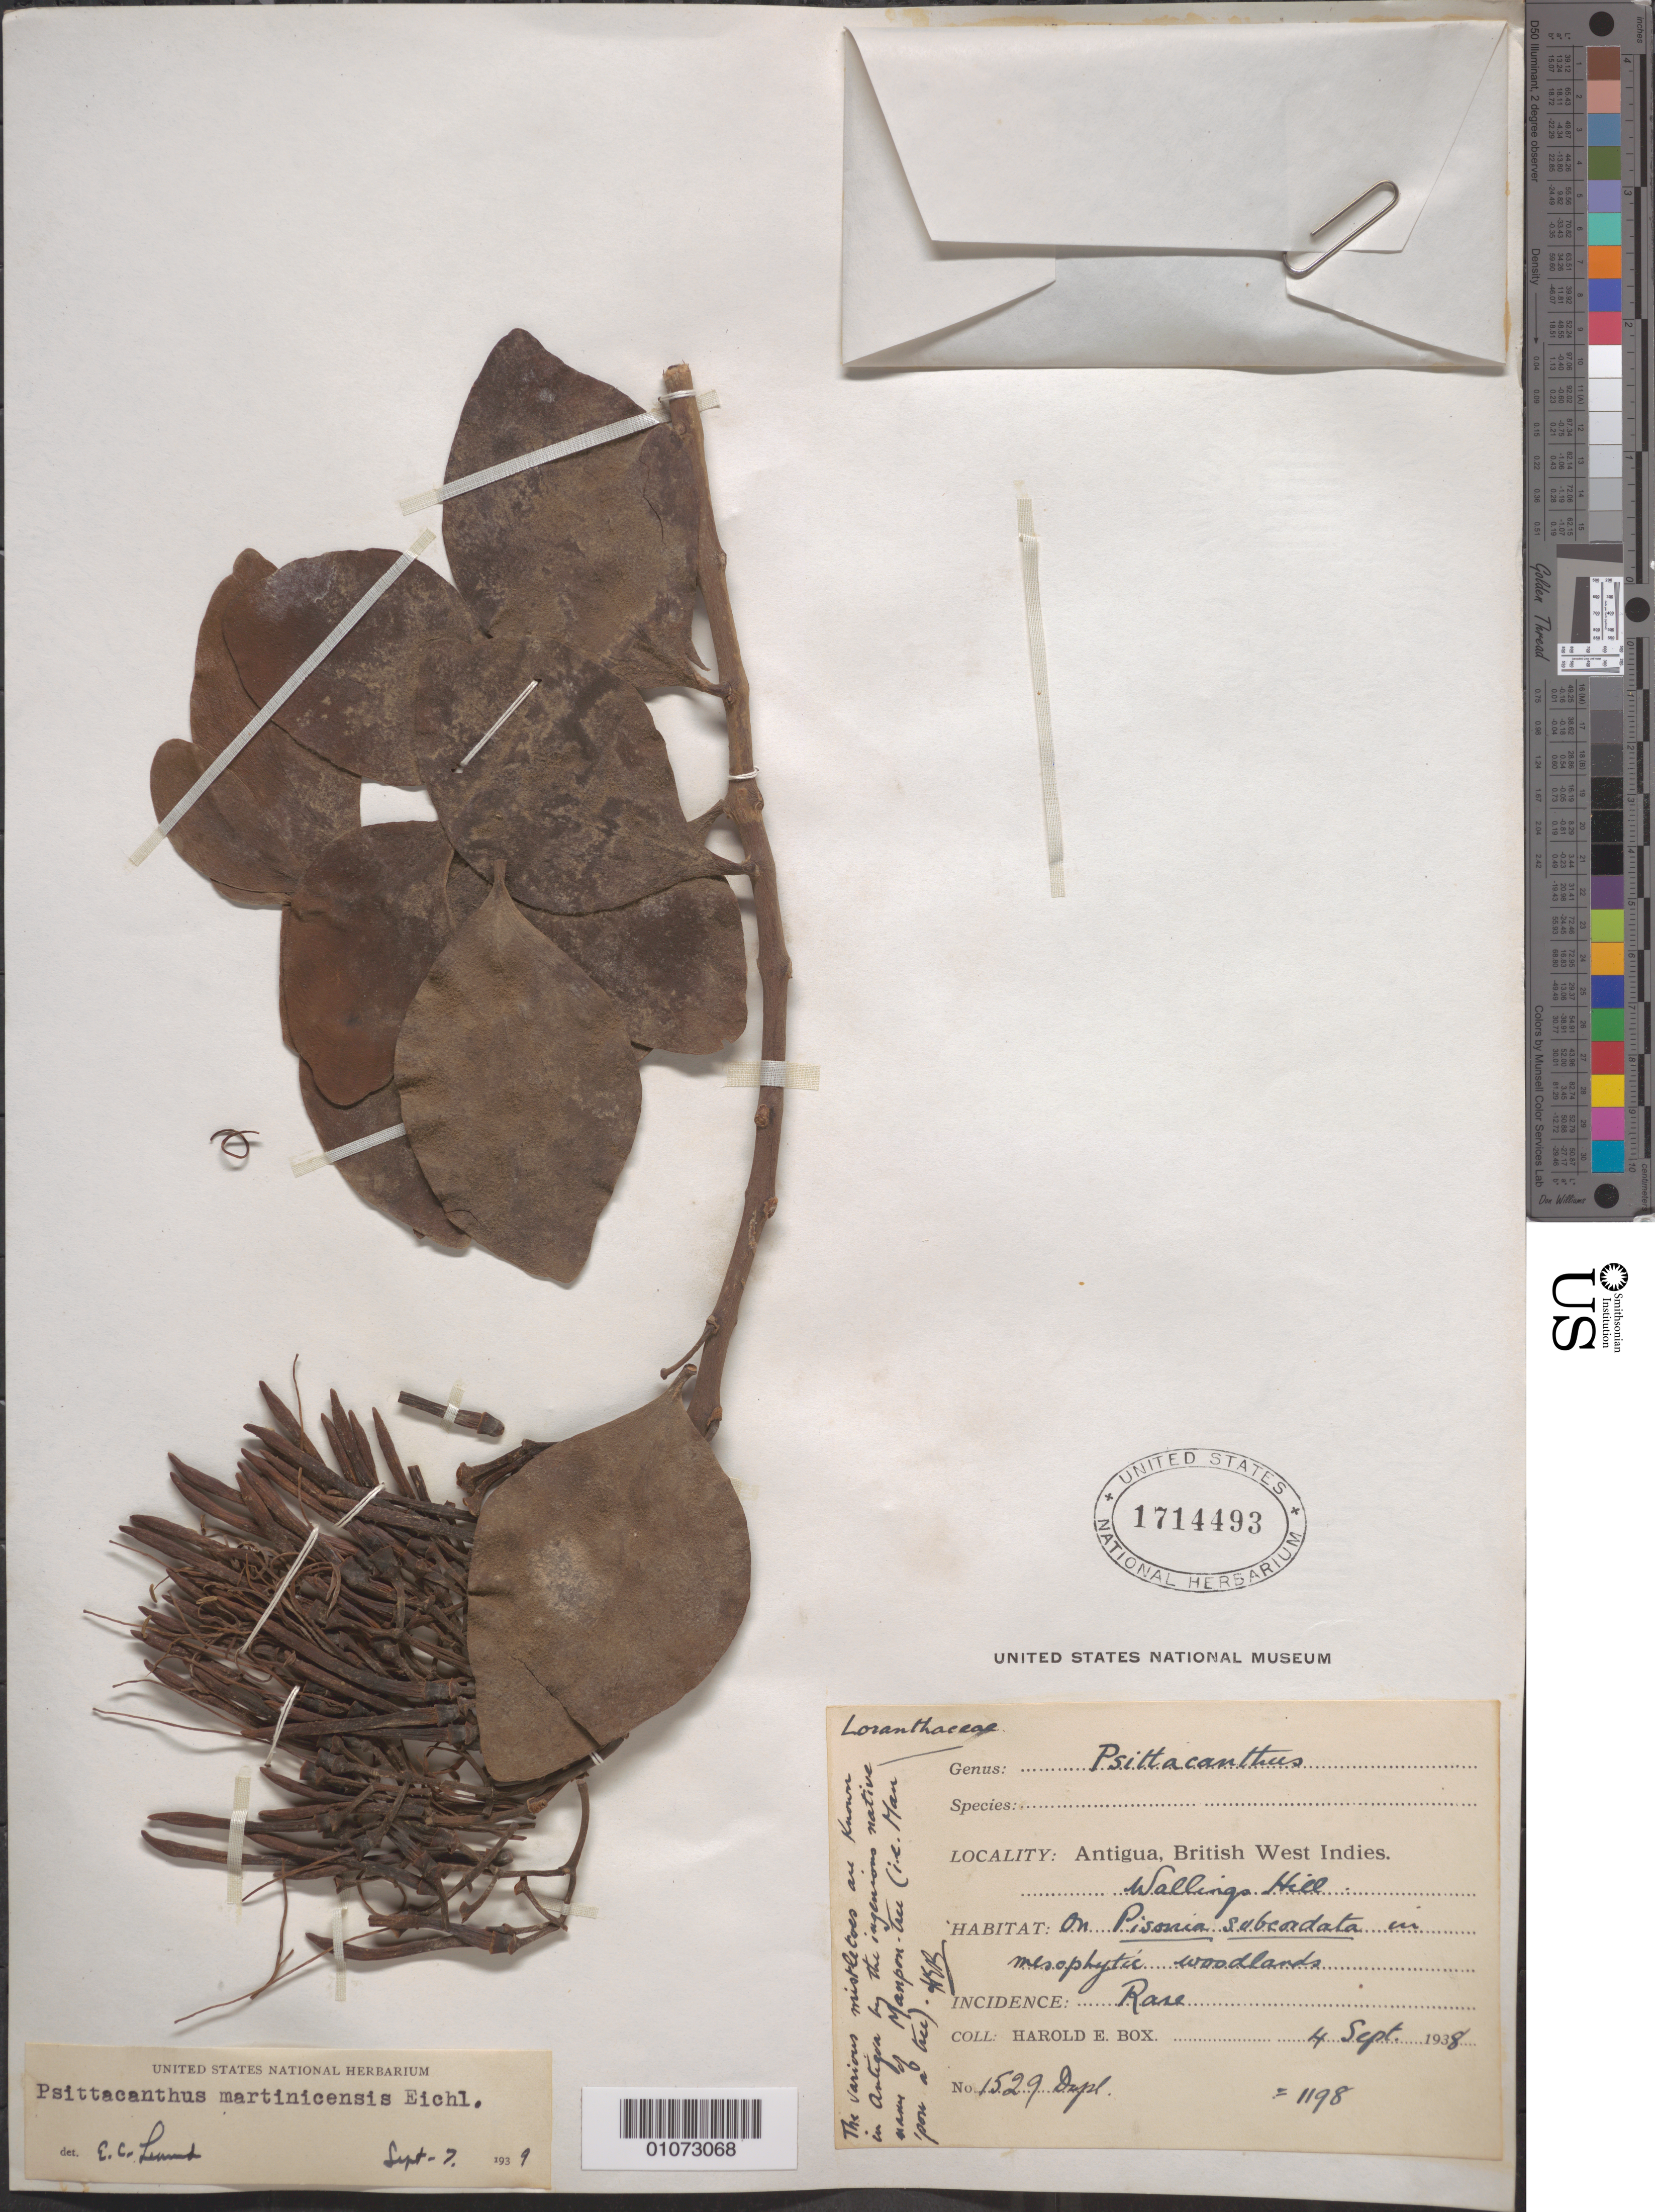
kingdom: Plantae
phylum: Tracheophyta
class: Magnoliopsida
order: Santalales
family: Loranthaceae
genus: Psittacanthus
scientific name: Psittacanthus martinicensis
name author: (C. Presl ex Schult. f.) Eichler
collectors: H. E. Box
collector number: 1529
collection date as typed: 04 Sep 1938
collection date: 1938-09-04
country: Antigua and Barbuda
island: Antigua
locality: British West Indies.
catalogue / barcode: US 1714493